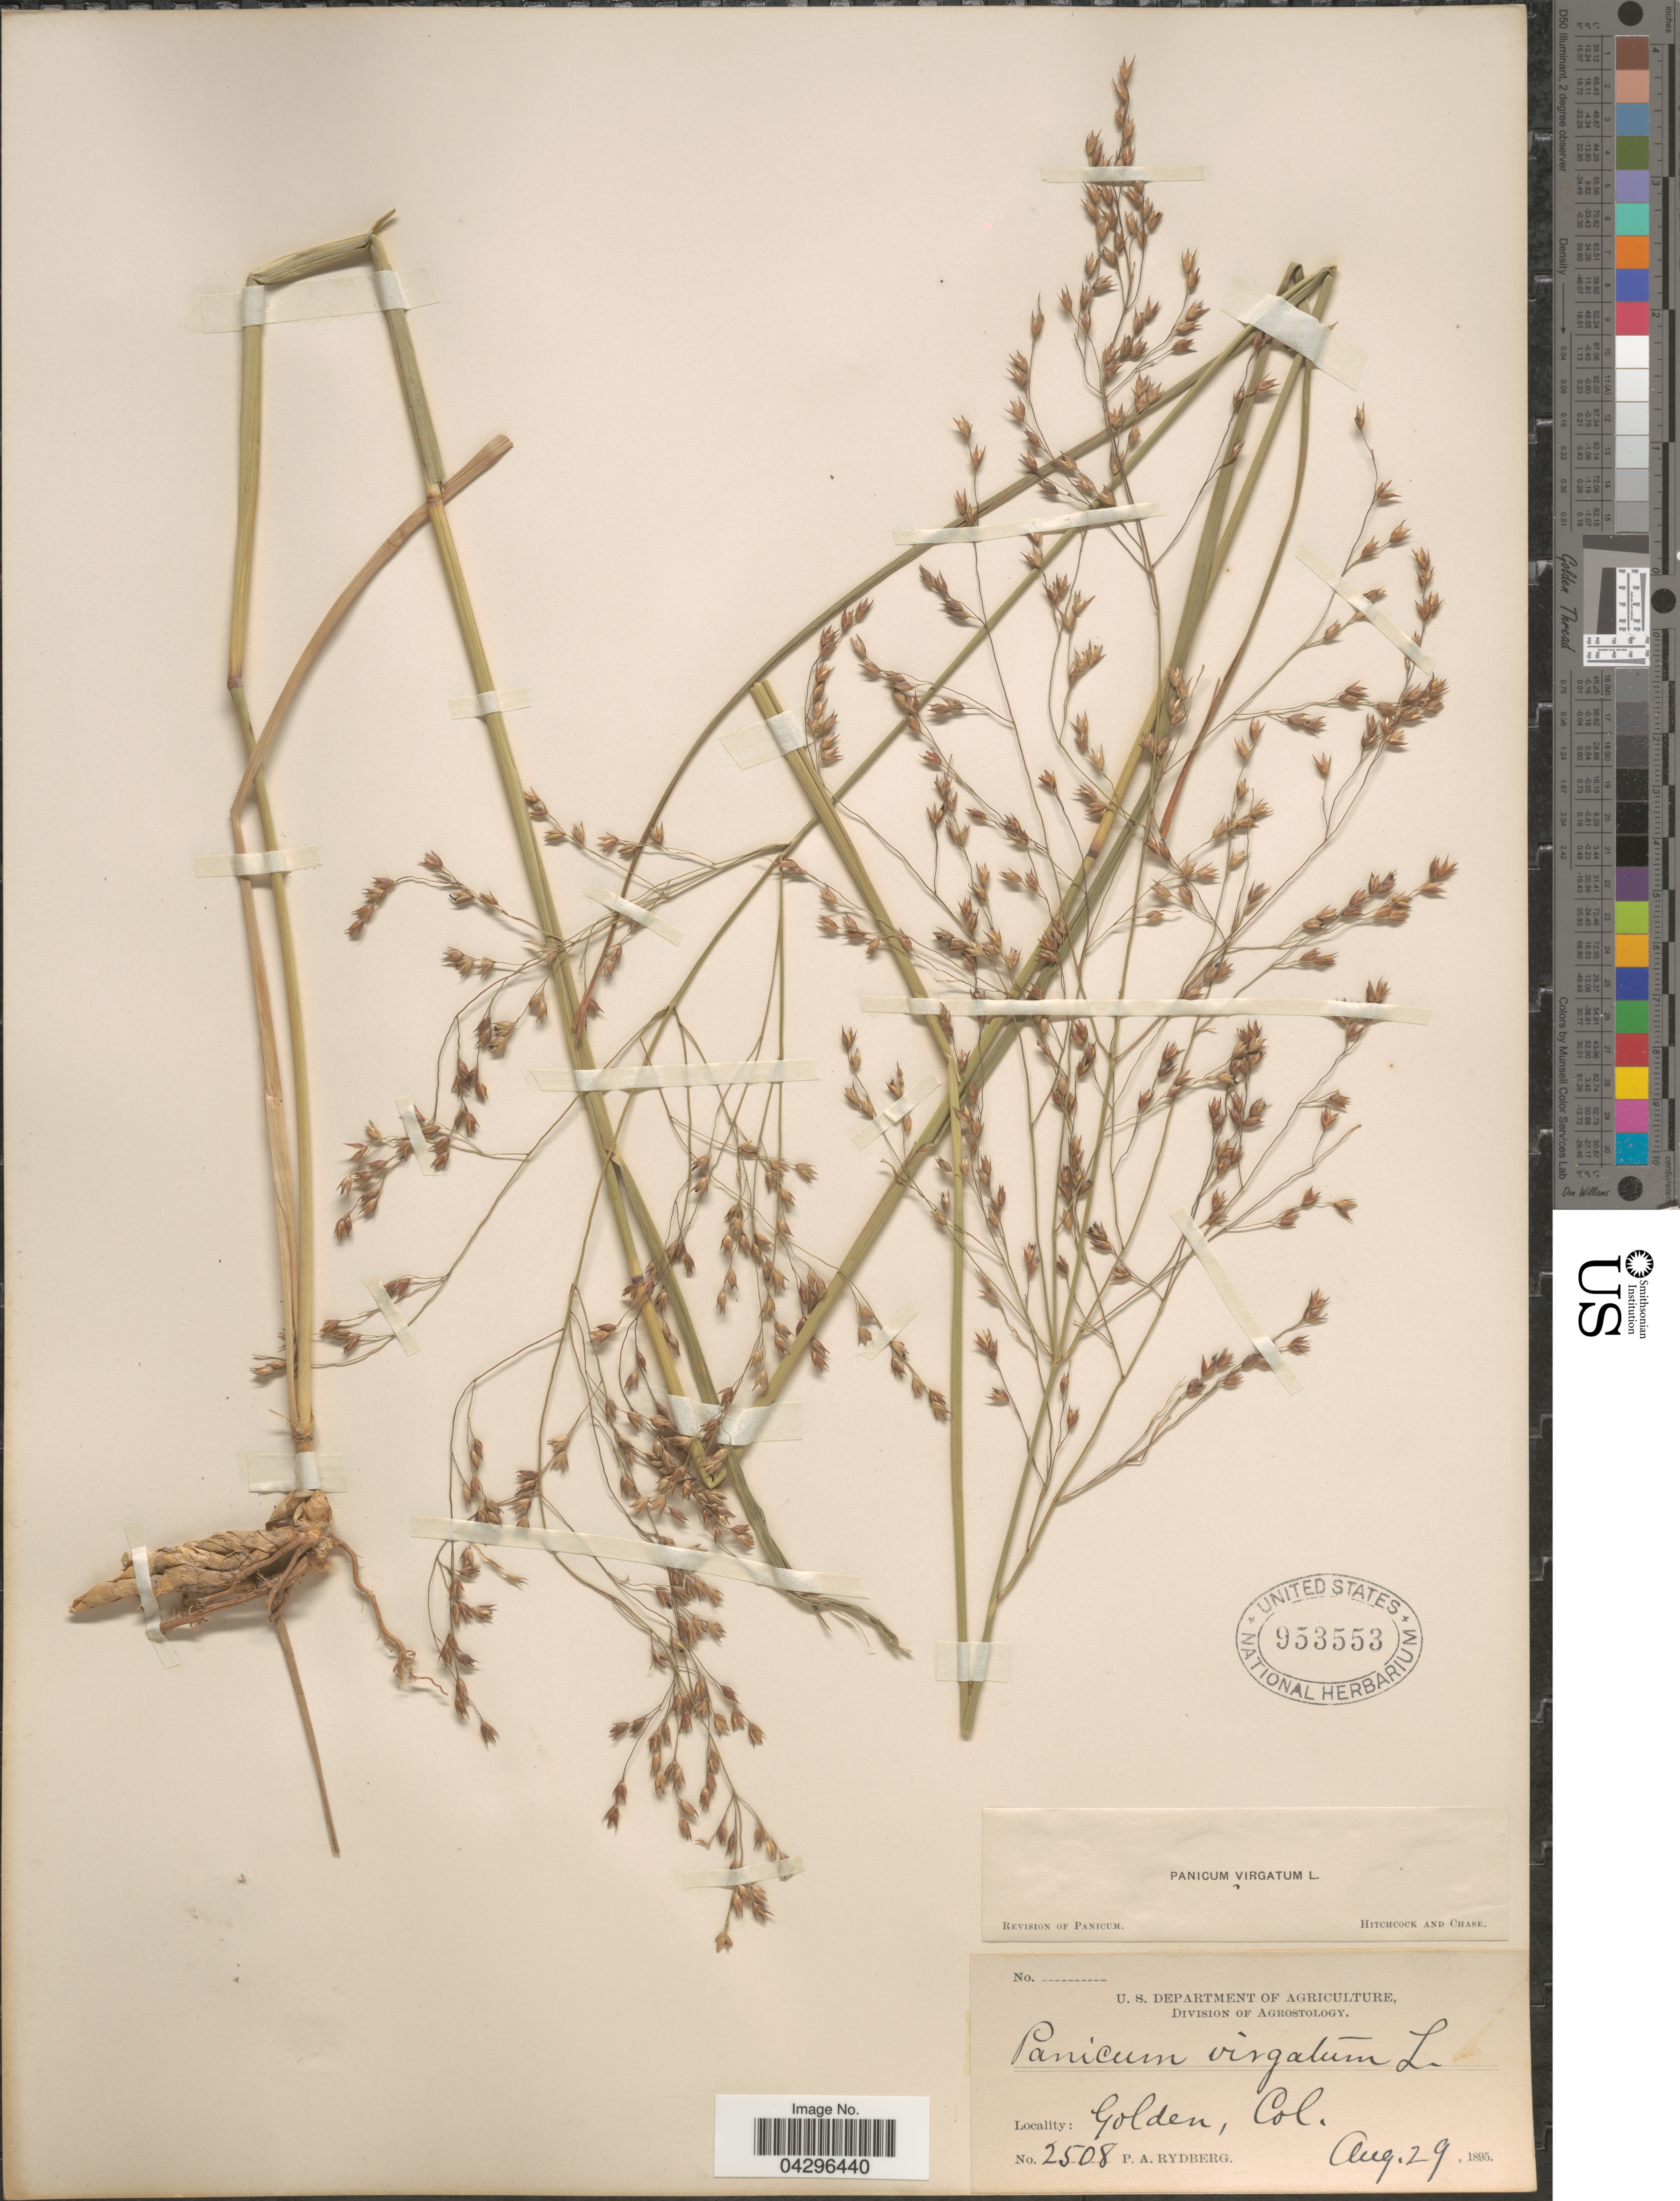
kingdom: Plantae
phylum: Tracheophyta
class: Liliopsida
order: Poales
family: Poaceae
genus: Panicum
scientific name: Panicum virgatum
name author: L.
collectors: P. A. Rydberg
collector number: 2508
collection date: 1895-08-29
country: United States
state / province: Colorado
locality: Golden.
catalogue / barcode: US 953553